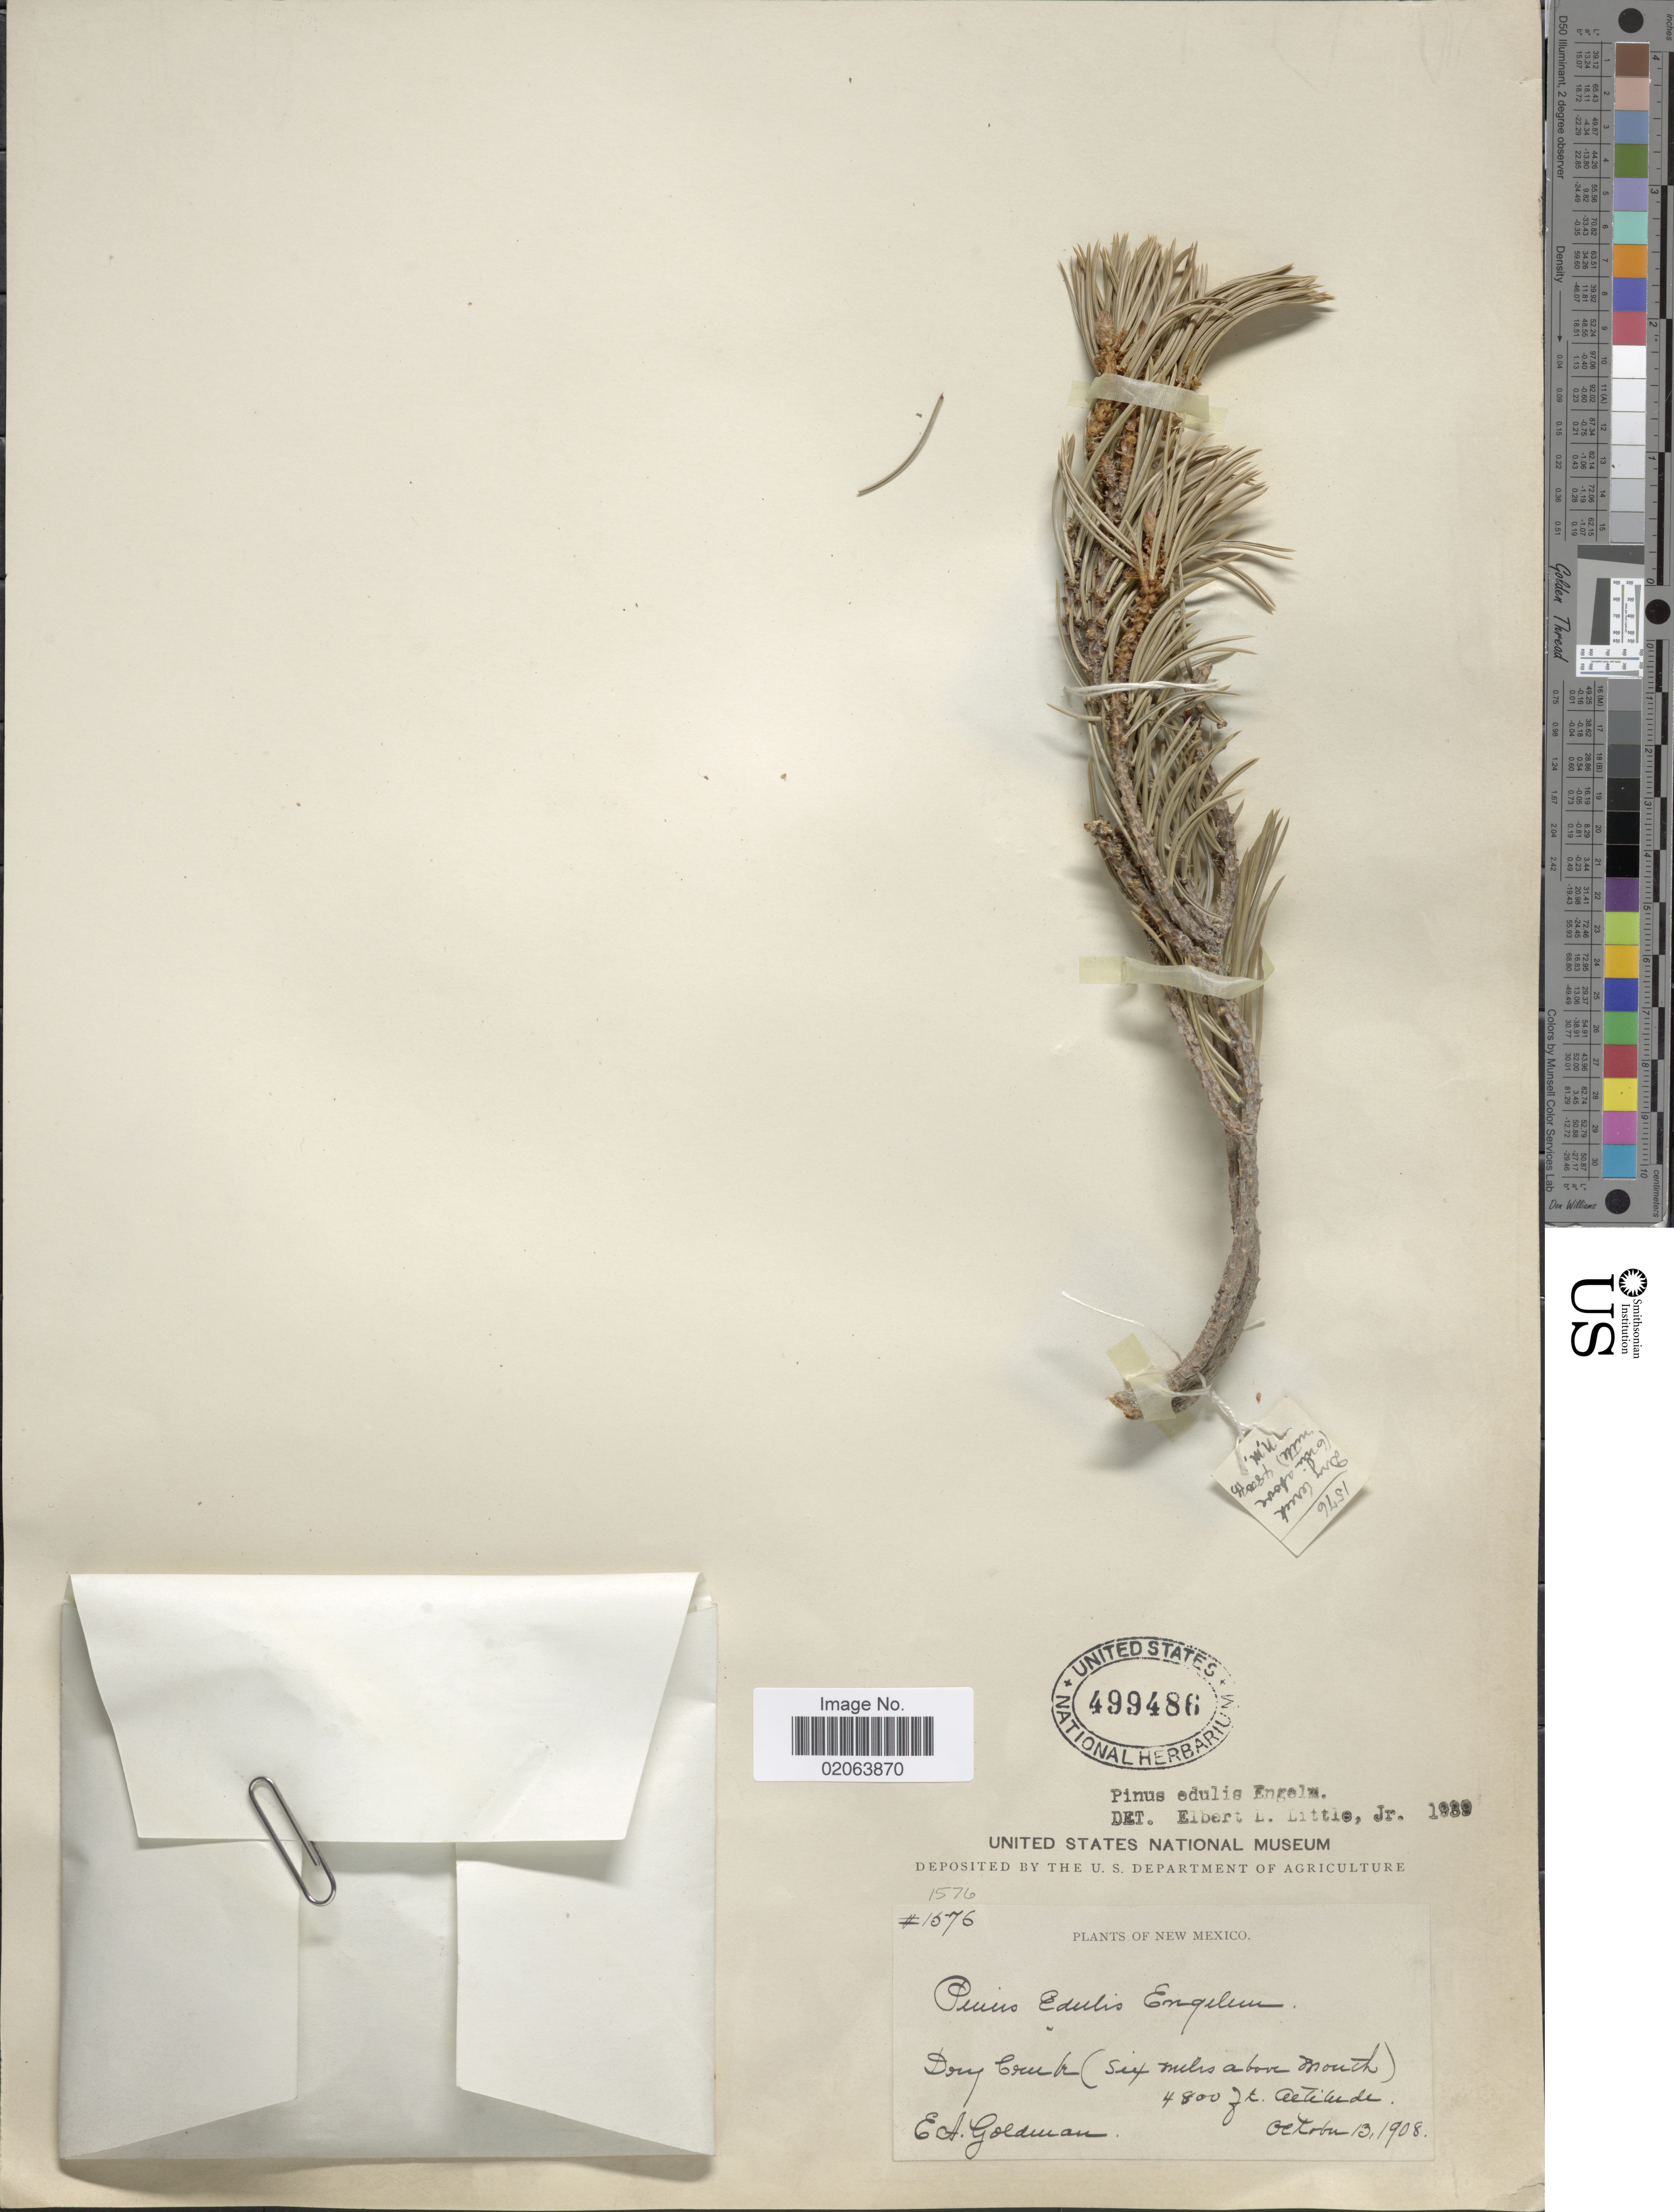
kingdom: Plantae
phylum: Tracheophyta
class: Pinopsida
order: Pinales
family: Pinaceae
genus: Pinus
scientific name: Pinus edulis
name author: Engelm.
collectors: E. A. Goldman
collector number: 1576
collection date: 1908-10-13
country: United States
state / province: New Mexico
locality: Dry Creek (Six miles above mouth)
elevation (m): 1463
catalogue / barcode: US 499486